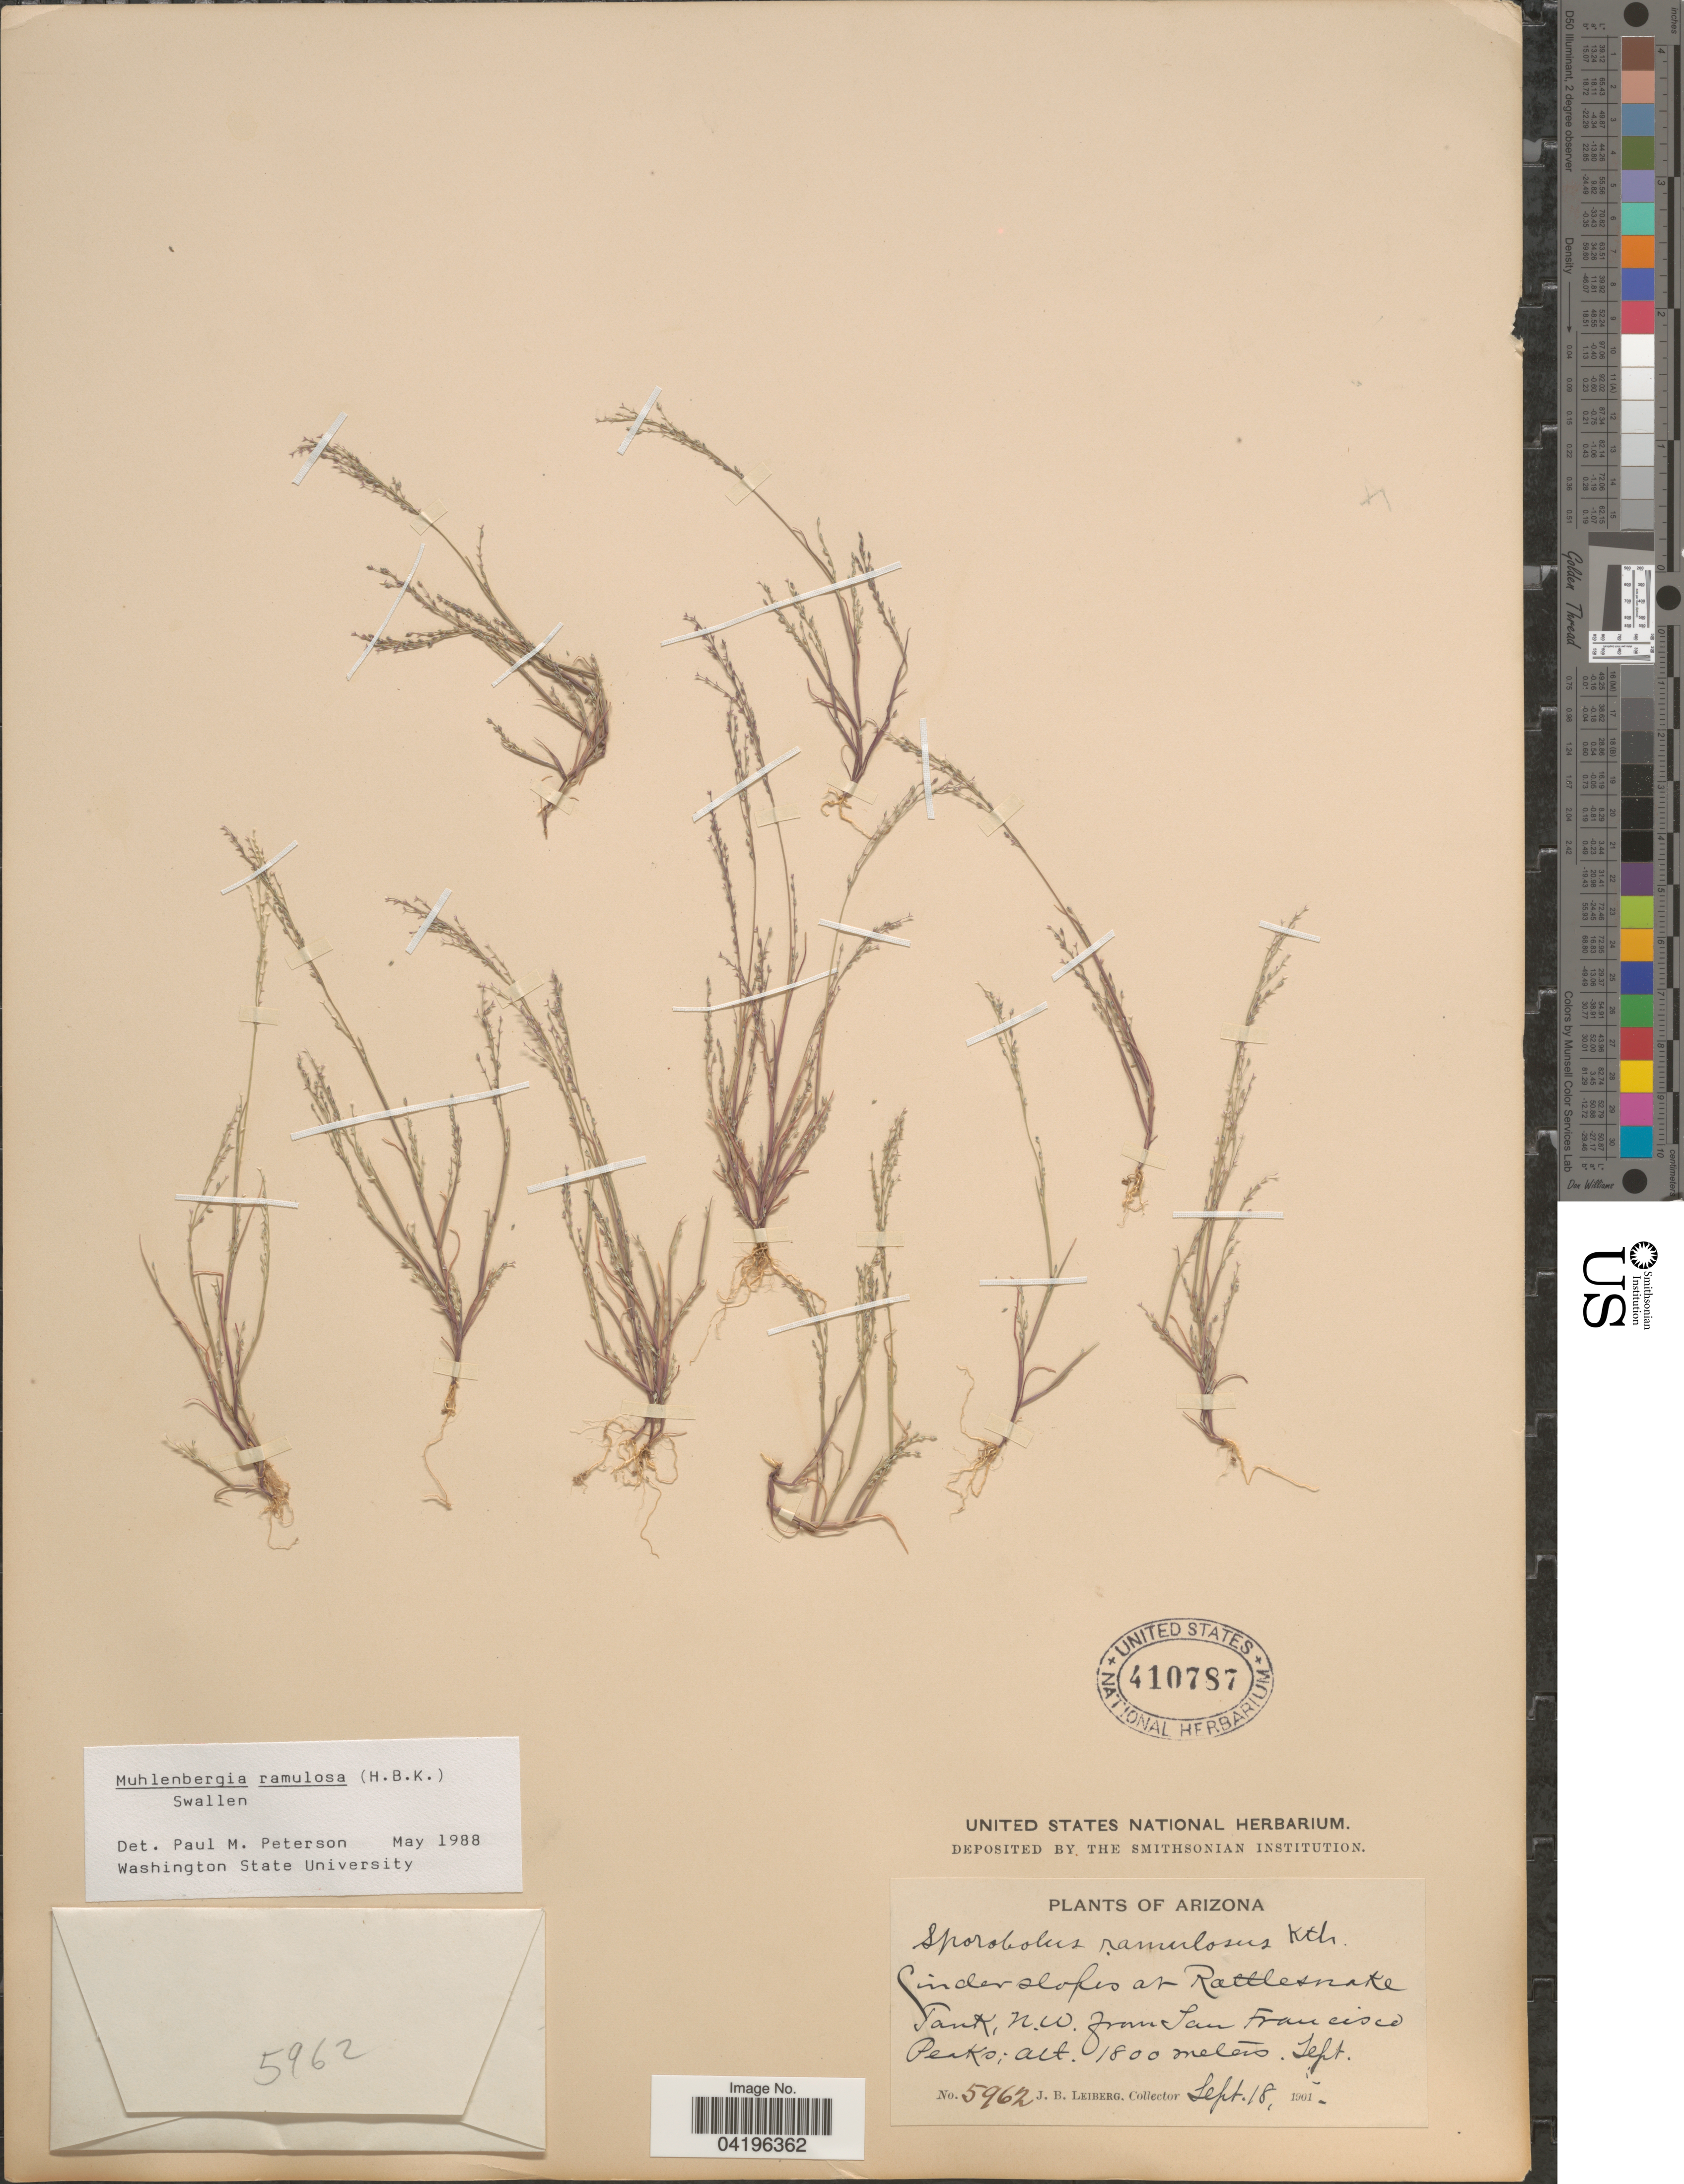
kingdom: Plantae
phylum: Tracheophyta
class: Liliopsida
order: Poales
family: Poaceae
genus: Muhlenbergia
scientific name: Muhlenbergia ramulosa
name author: (Kunth) Swallen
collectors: J. B. Leiberg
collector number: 5962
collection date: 1901-09-18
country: United States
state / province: Arizona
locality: Cinder slopes at Rattlesnake Tank, N.W. from San Francisco Peaks.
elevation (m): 1800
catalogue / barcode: US 410787